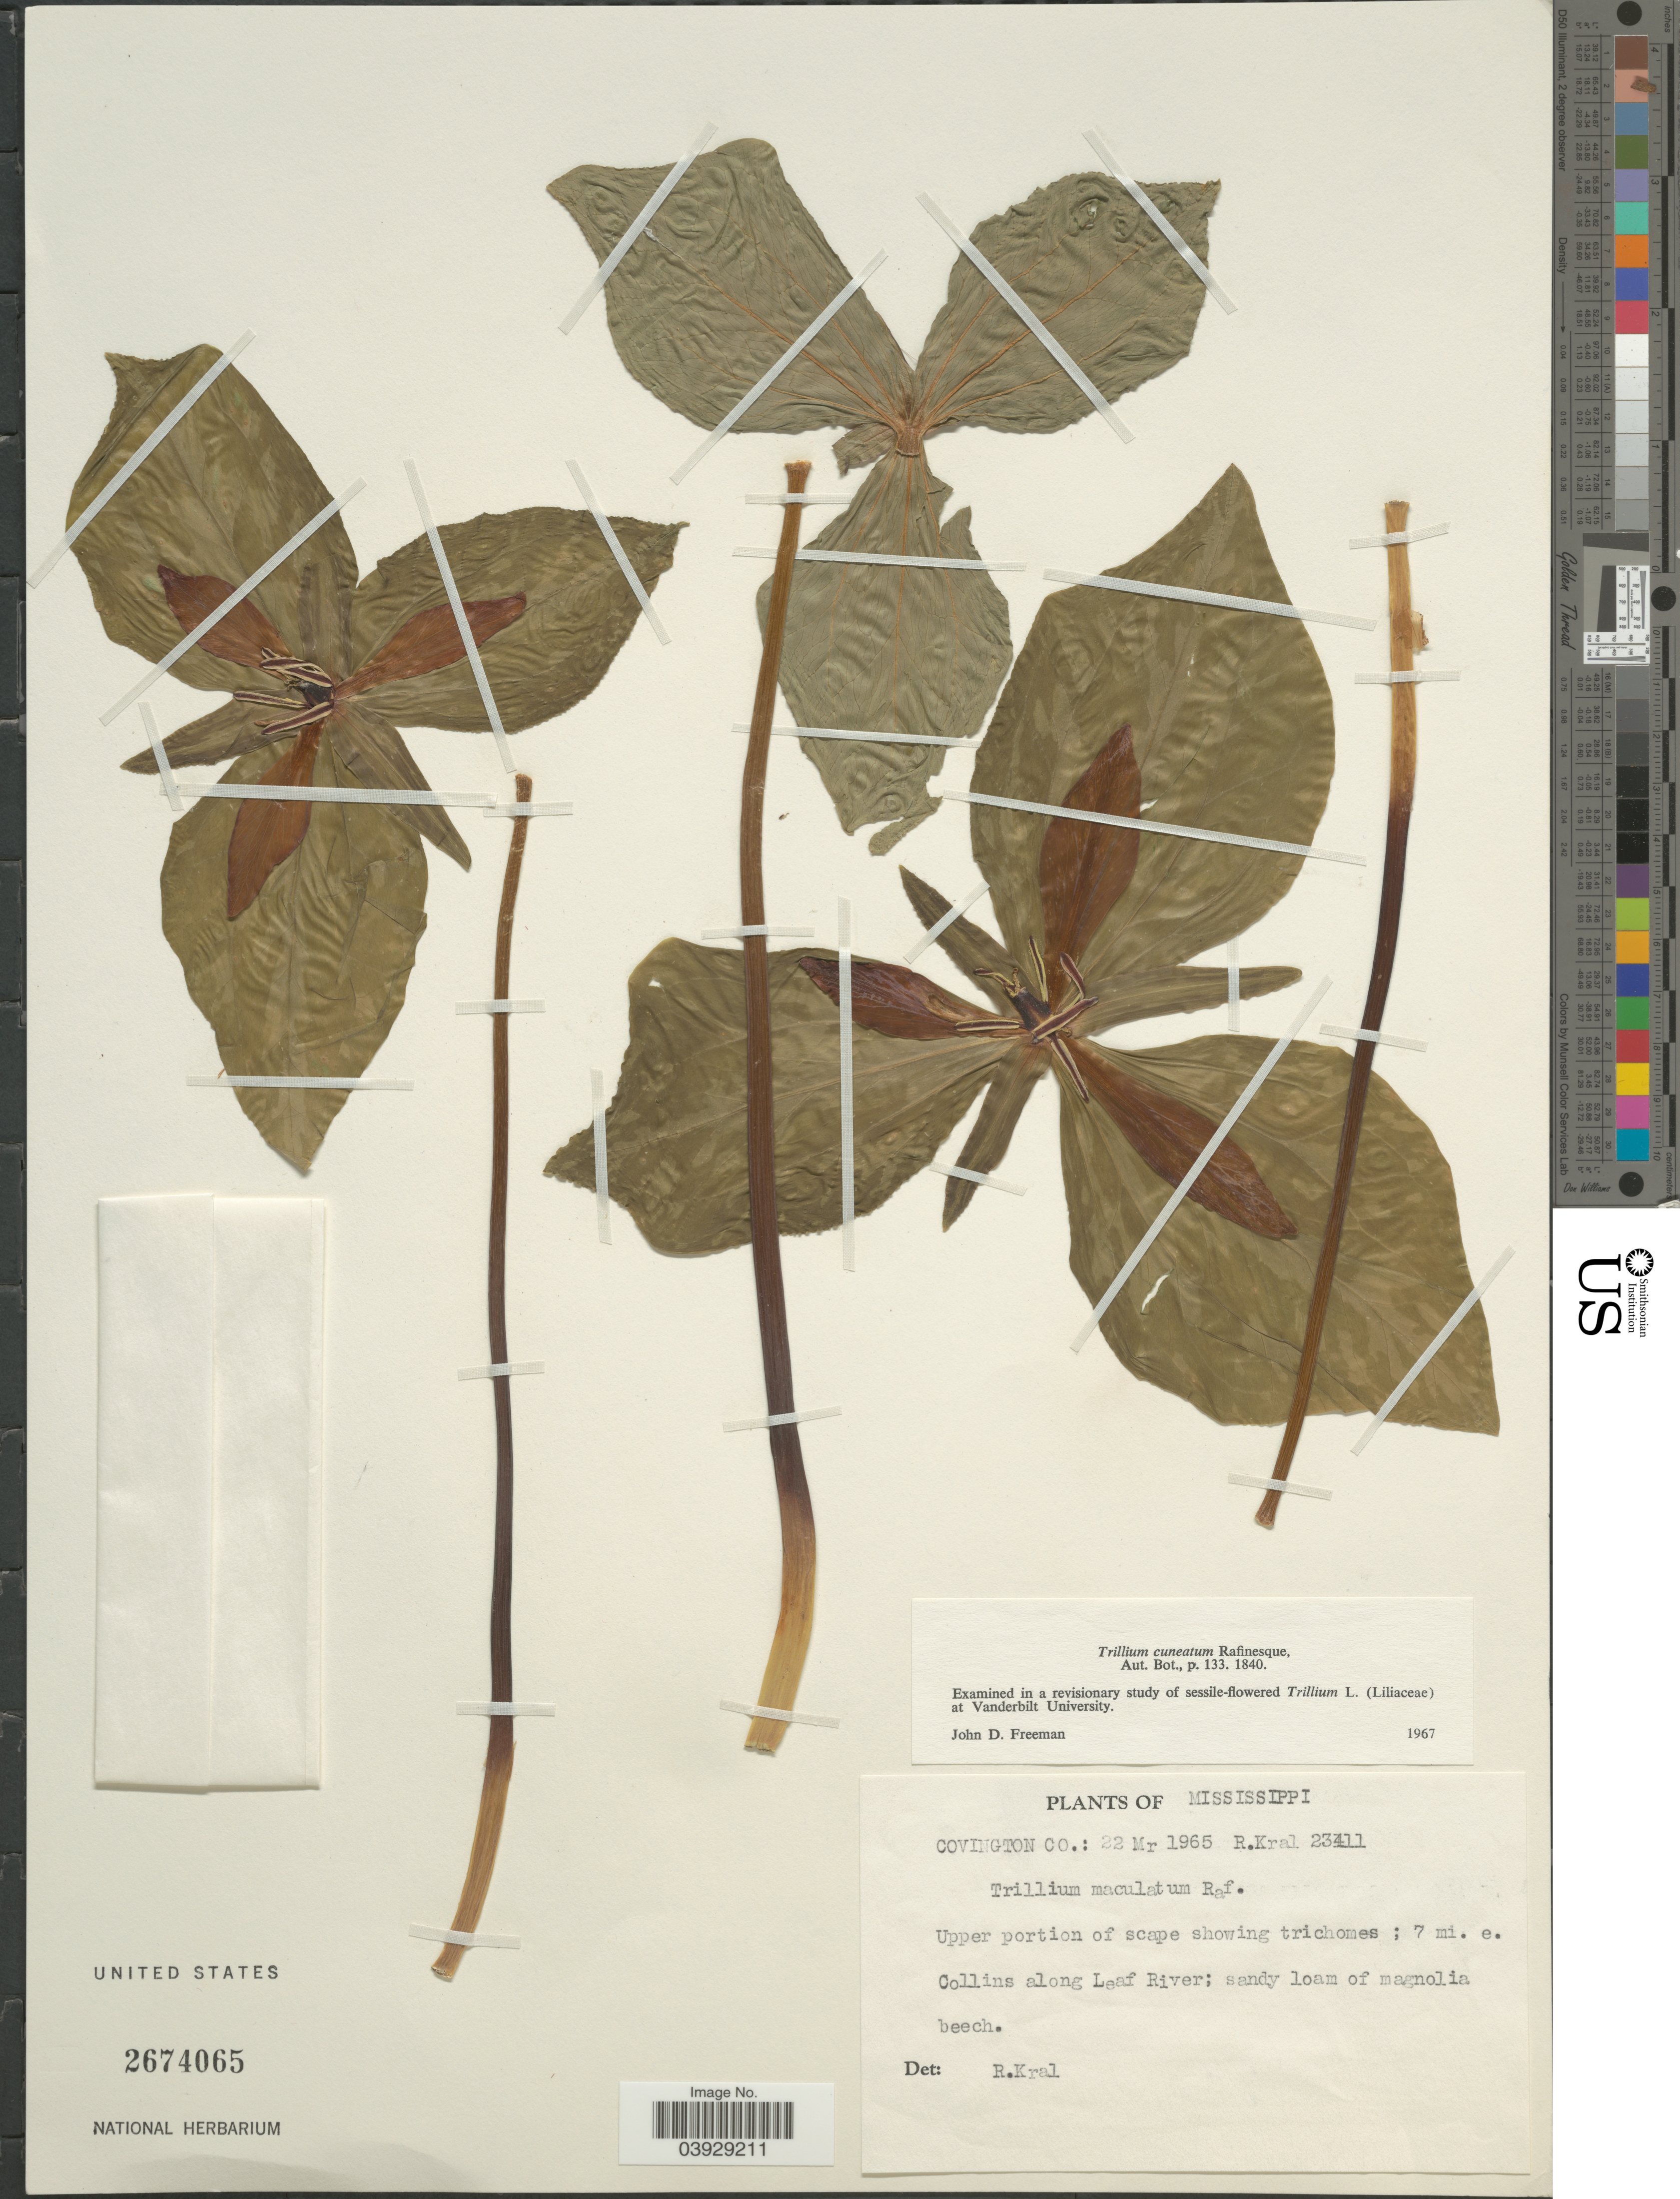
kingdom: Plantae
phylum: Tracheophyta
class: Liliopsida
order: Liliales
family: Melanthiaceae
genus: Trillium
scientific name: Trillium cuneatum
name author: Raf.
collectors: R. Kral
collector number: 23411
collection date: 1965-03-22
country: United States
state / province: Mississippi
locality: Covington Co.: Upper portion of scape showing trichomes; 7 mi. e. Collins along Leaf River.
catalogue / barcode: US 2674065